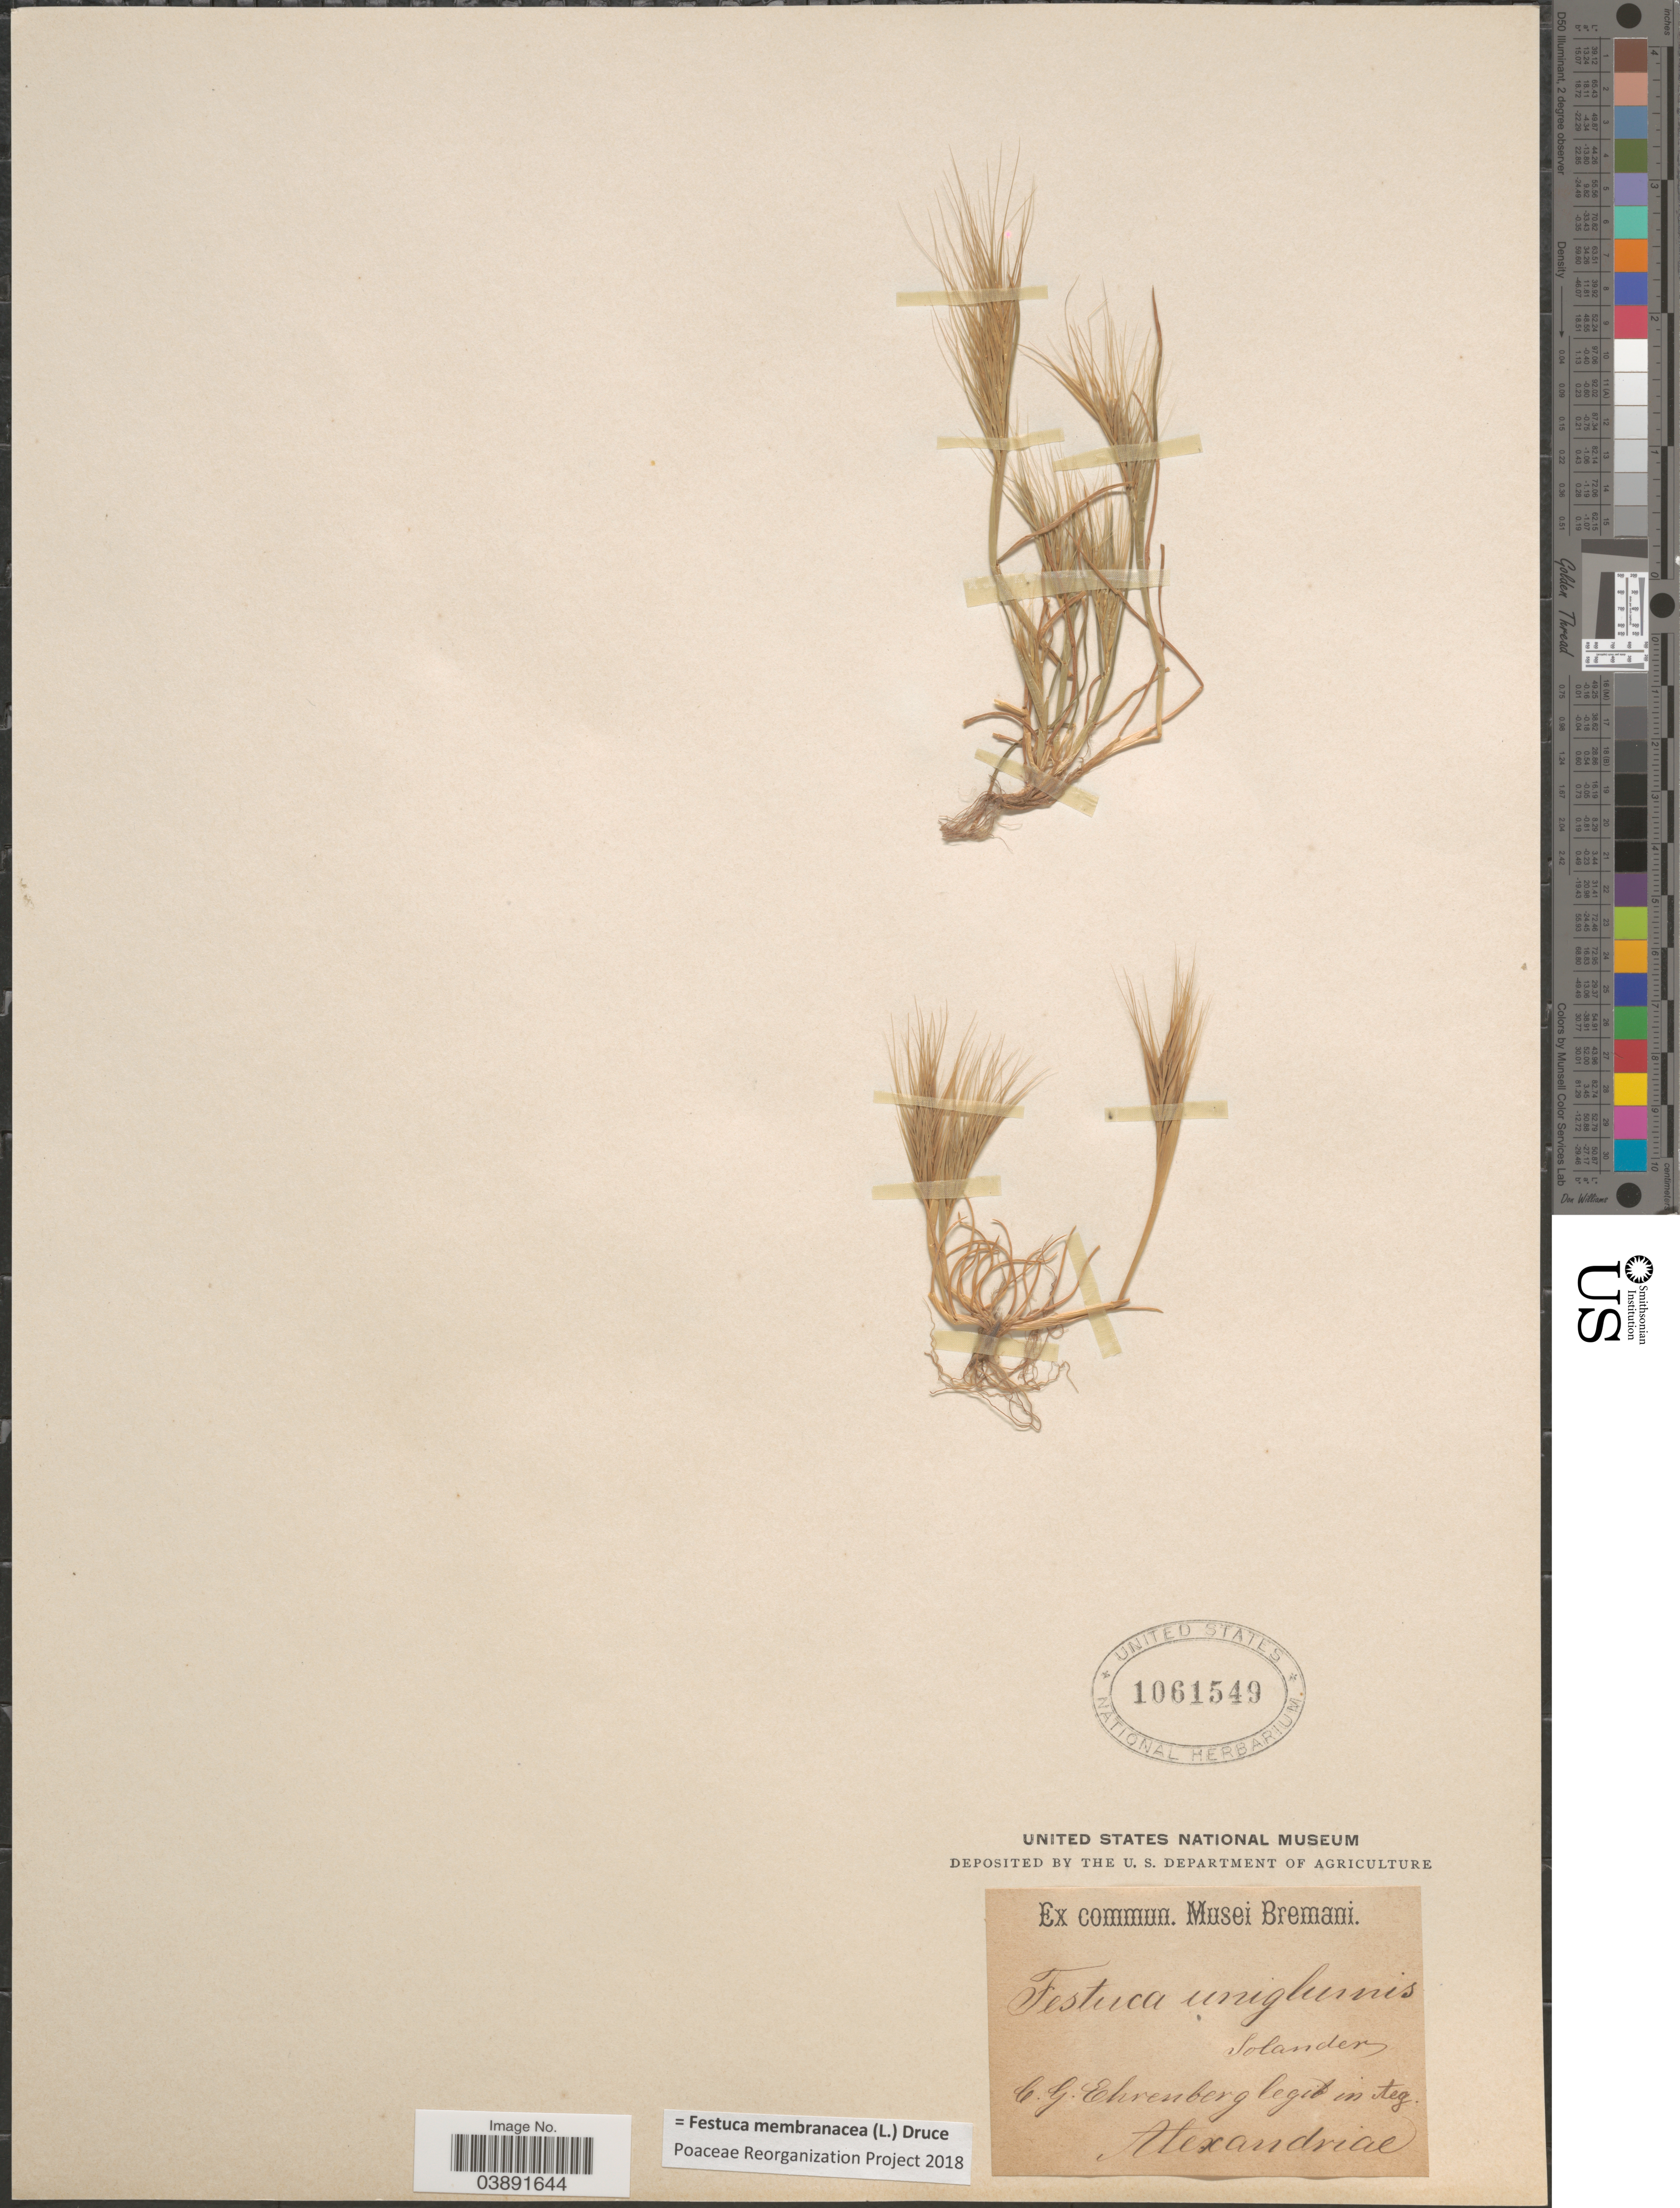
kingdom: Plantae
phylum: Tracheophyta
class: Liliopsida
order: Poales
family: Poaceae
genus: Festuca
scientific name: Festuca membranacea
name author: Kit.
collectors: -. Ehrenberg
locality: In teg Alexandriae.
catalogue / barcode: US 1061549